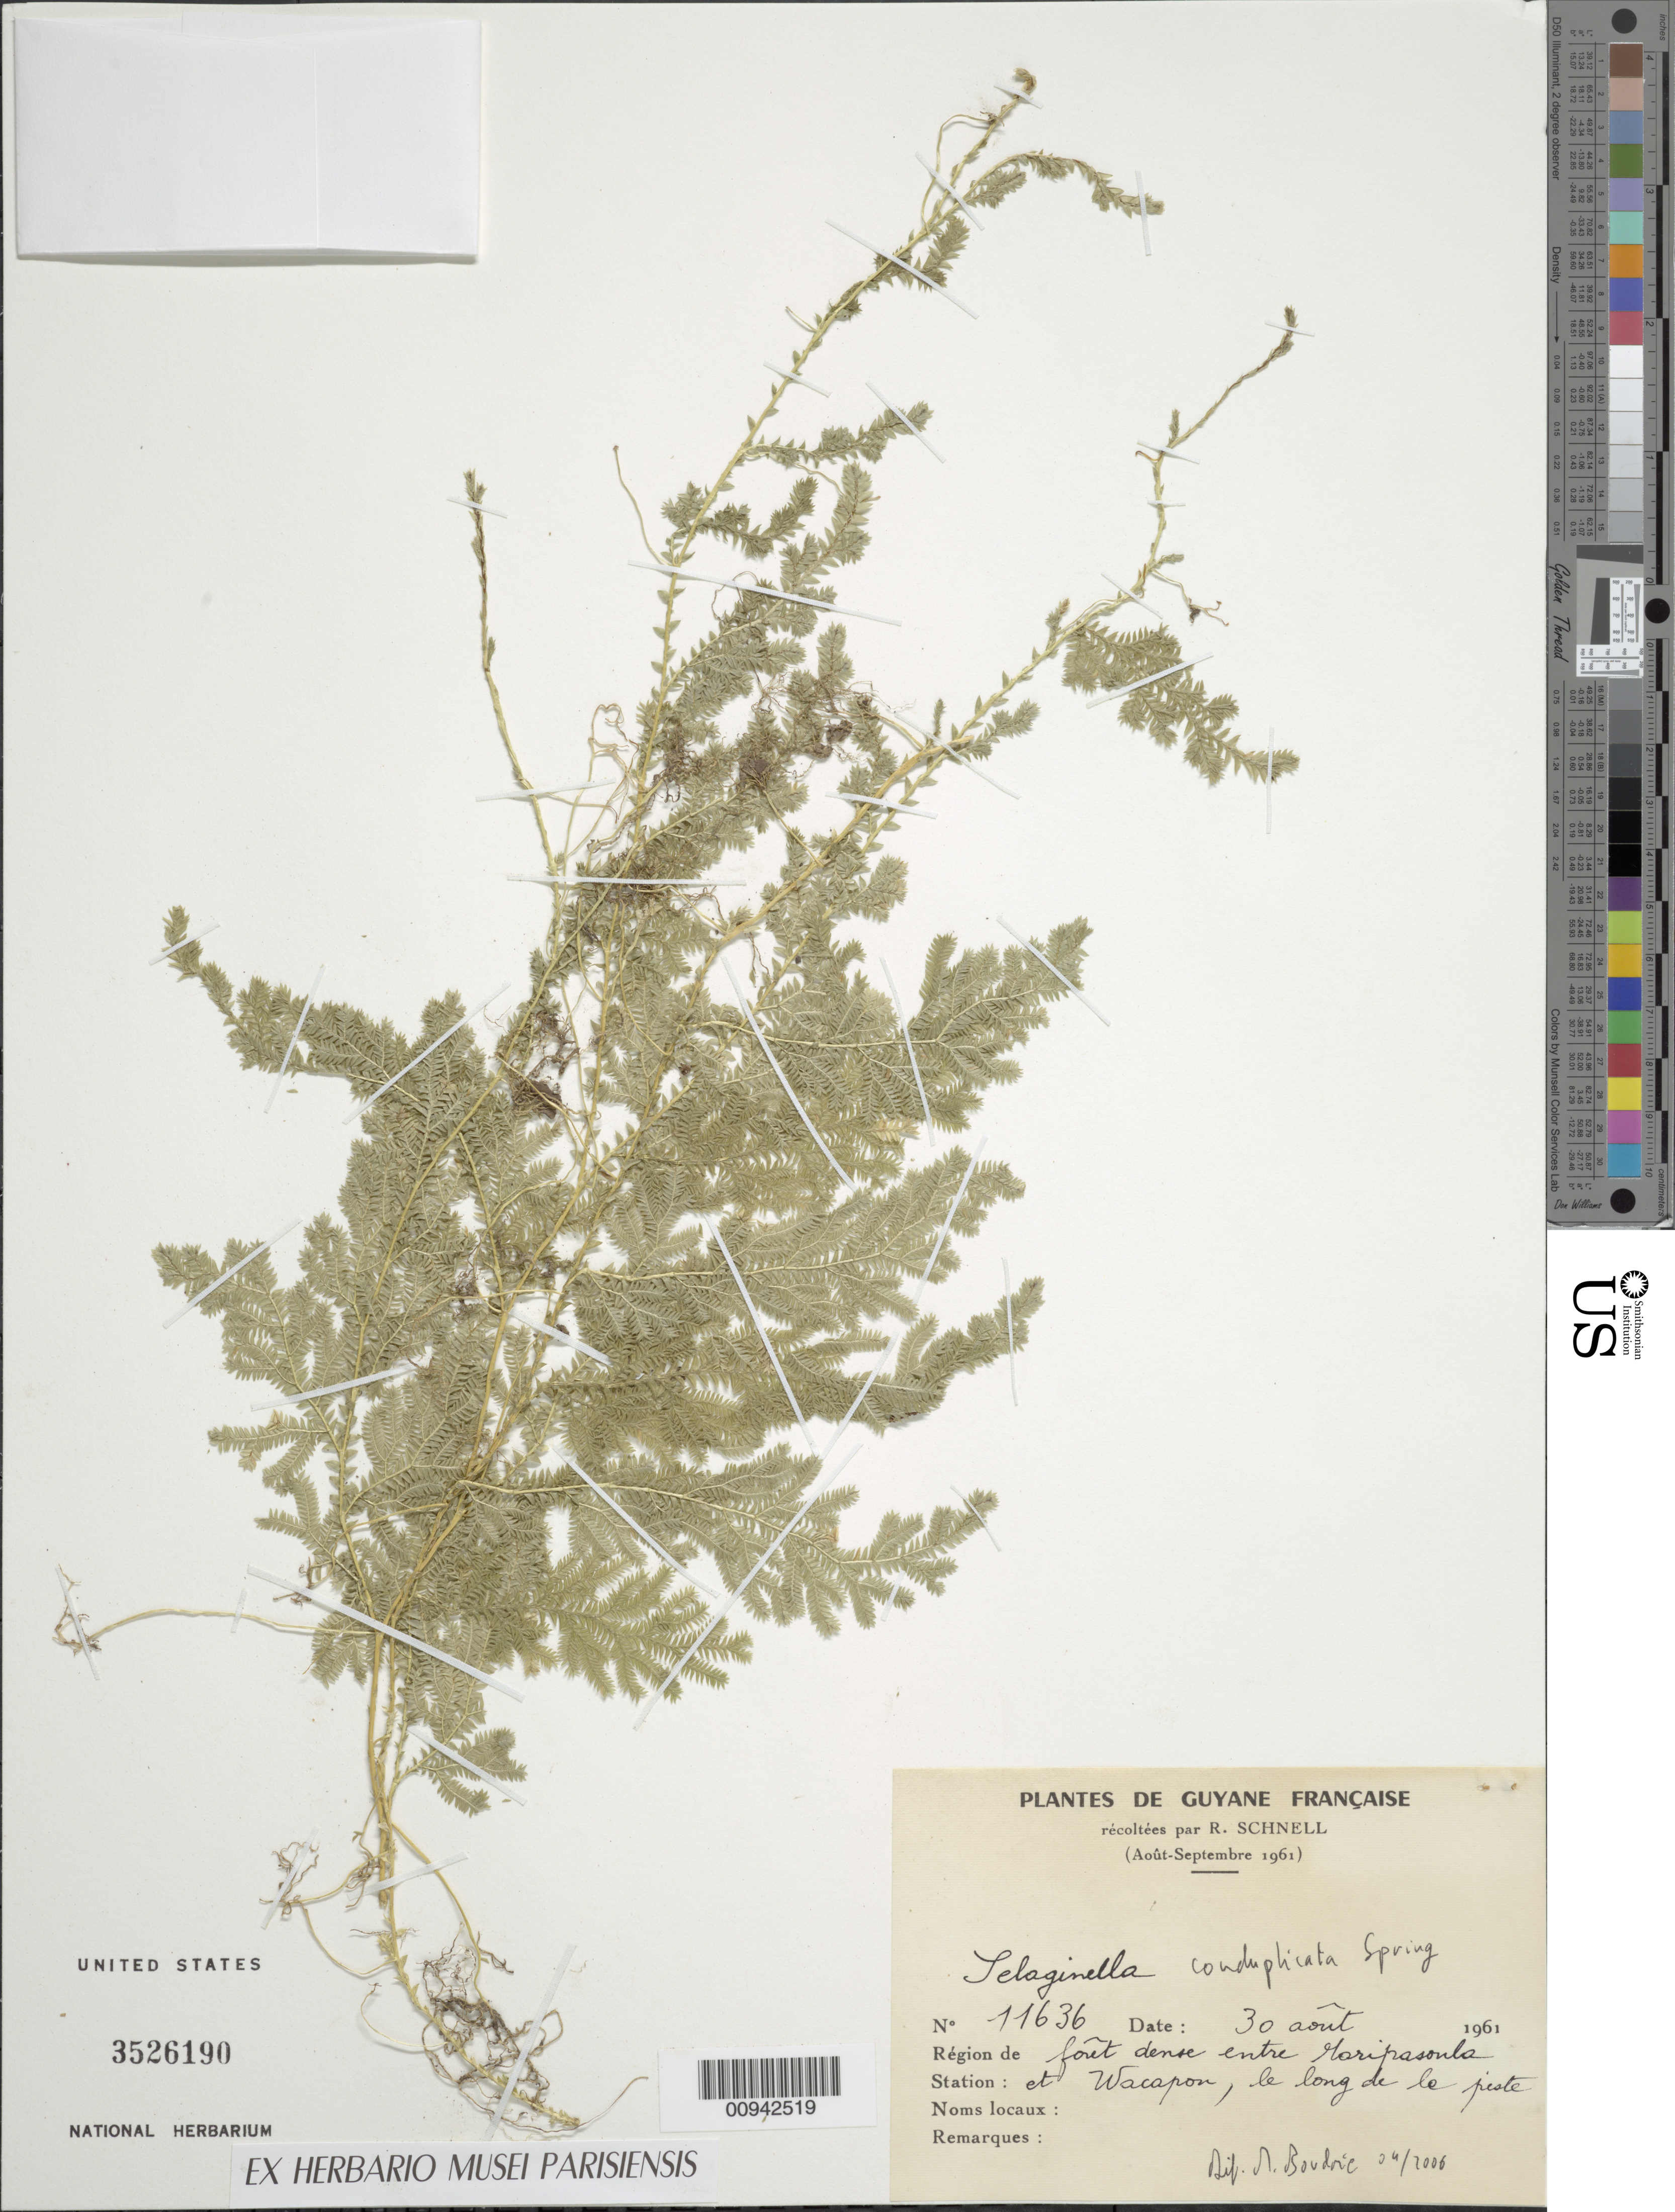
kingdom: Plantae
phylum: Tracheophyta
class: Lycopodiopsida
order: Selaginellales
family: Selaginellaceae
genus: Selaginella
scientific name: Selaginella conduplicata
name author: Spring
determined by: Boudrie, M.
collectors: R. A. Schnell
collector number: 11636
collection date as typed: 30-Aug-61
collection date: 1961-08-30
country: French Guiana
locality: Maripasoula to Wacapon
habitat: Foret dense, le long de la piste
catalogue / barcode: US 3526190